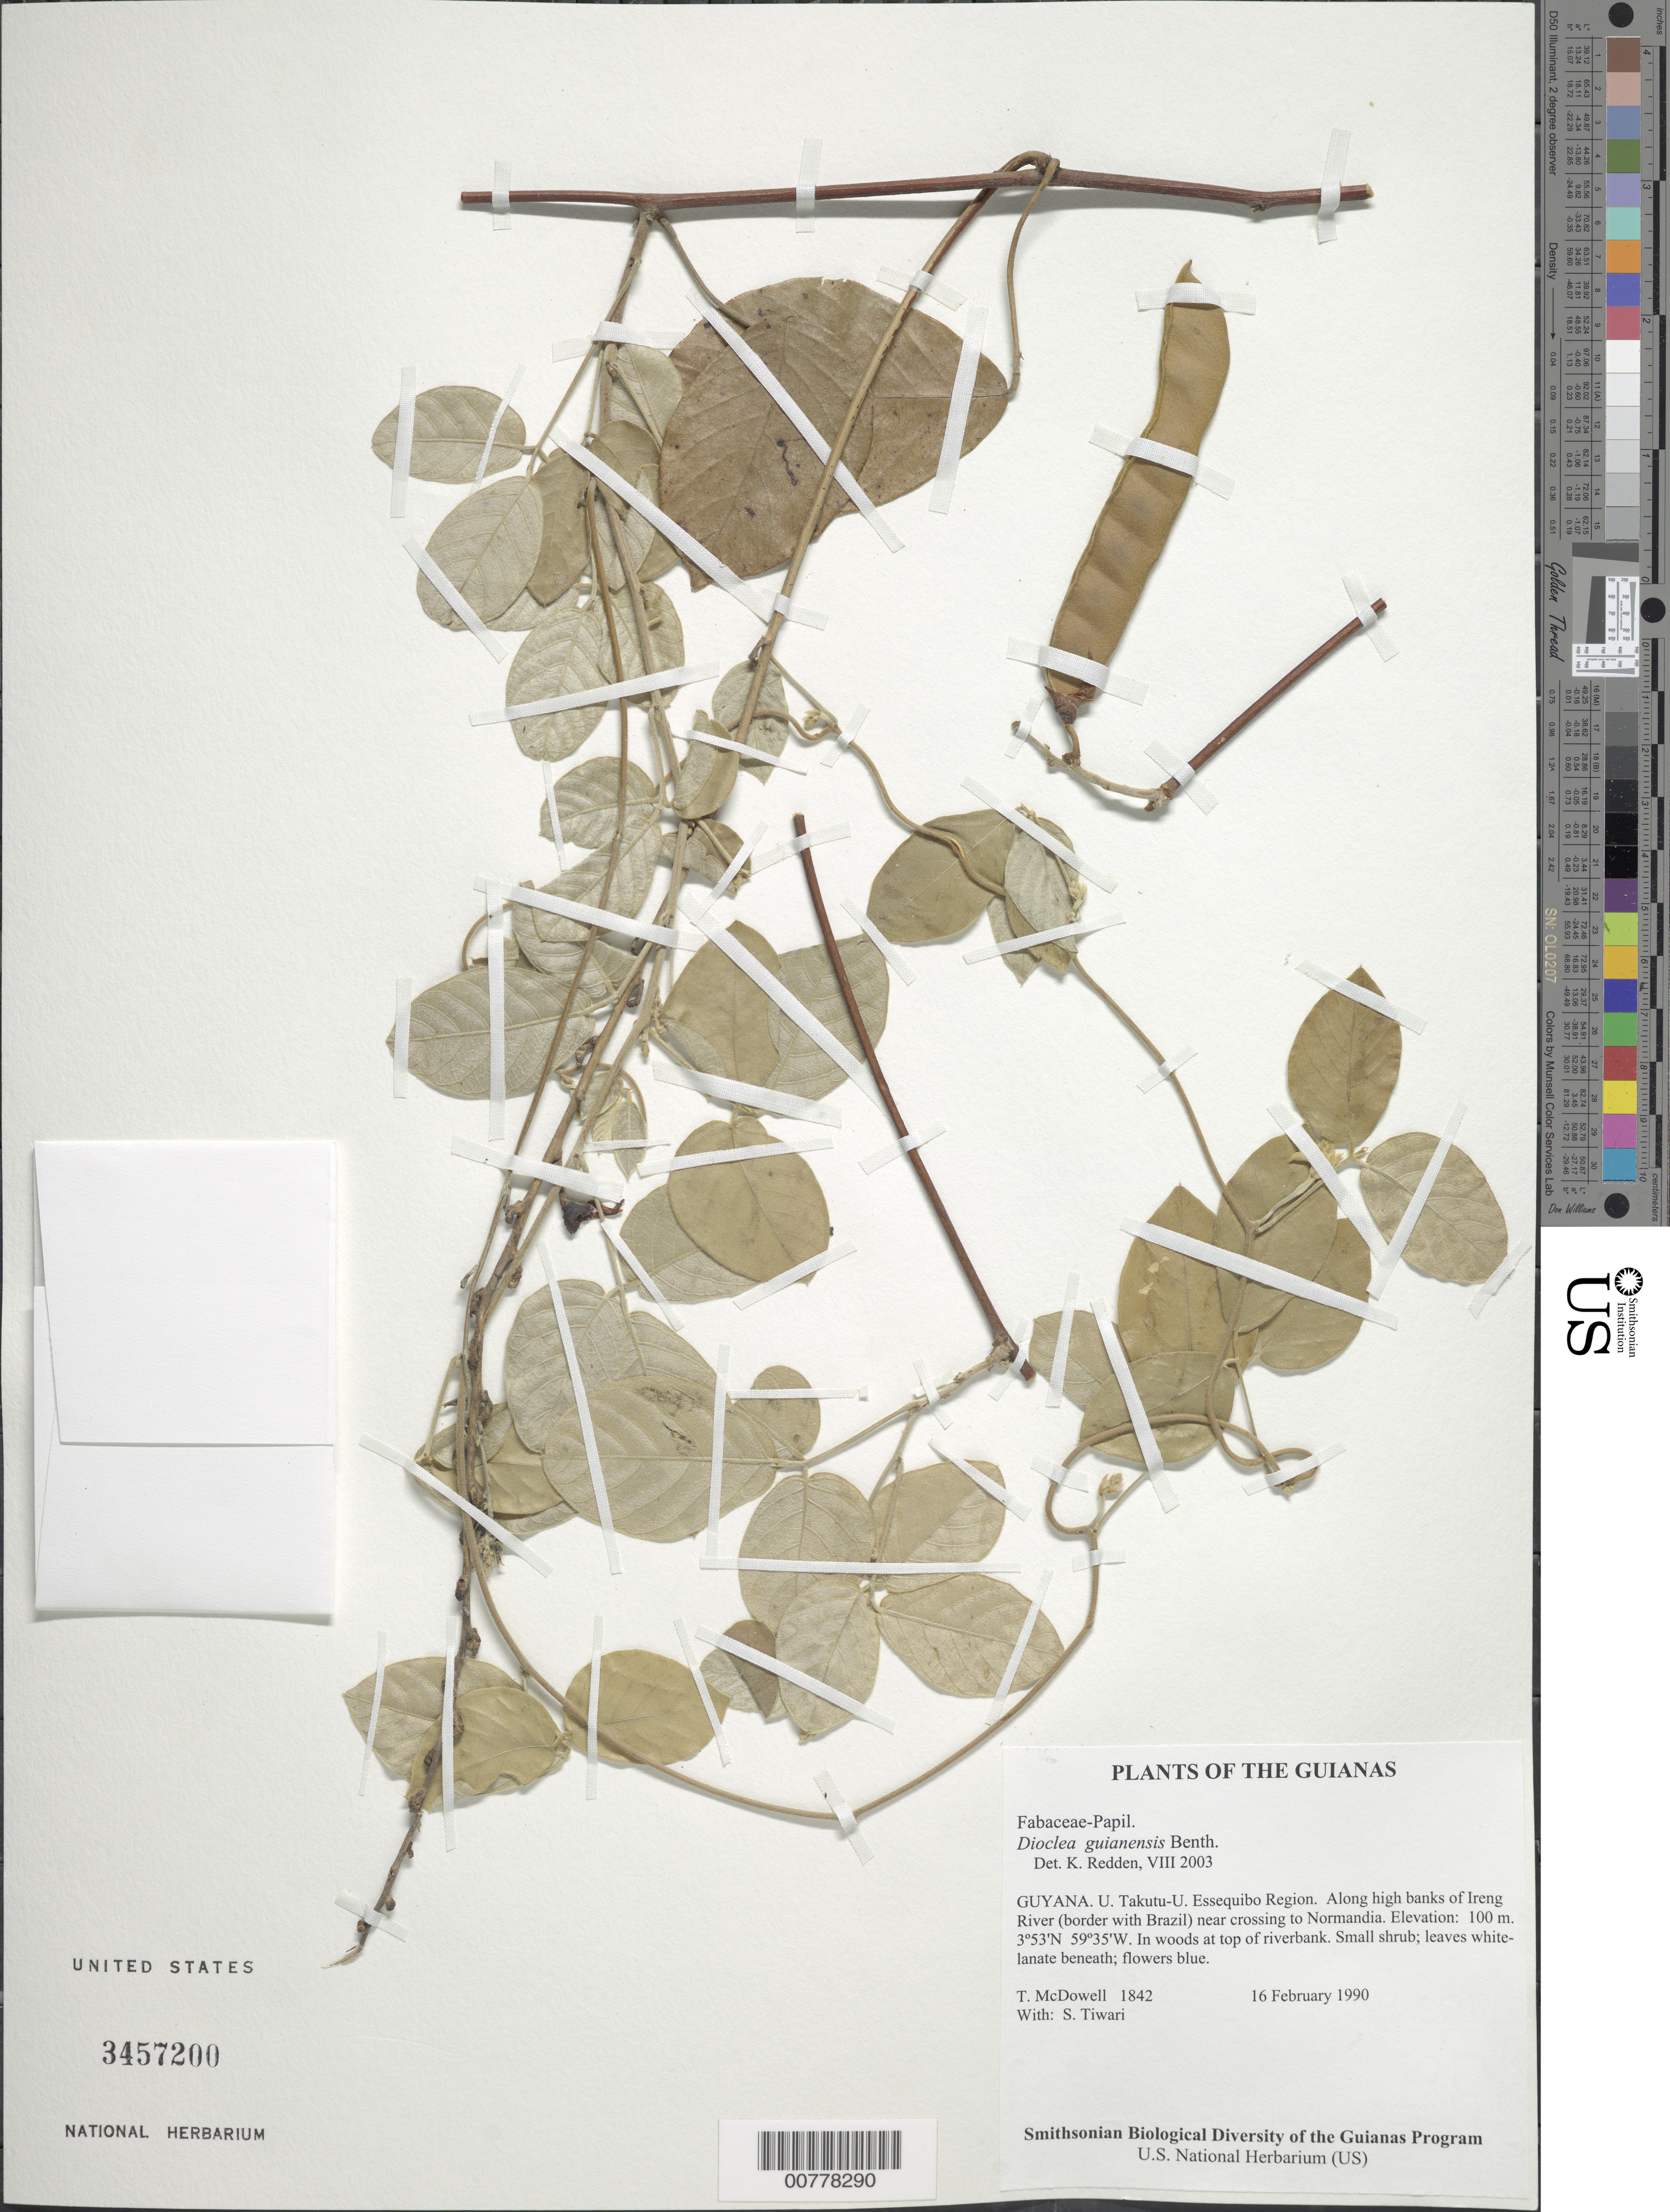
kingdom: Plantae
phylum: Tracheophyta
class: Magnoliopsida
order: Fabales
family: Fabaceae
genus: Dioclea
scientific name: Dioclea guianensis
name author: Benth.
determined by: Redden, K. M.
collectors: T. McDowell & S. Tiwari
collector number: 1842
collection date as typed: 16 February 1990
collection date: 1990-02-16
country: Guyana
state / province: U. Takutu-U. Essequibo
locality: Along high banks of Ireng River (border with Brazil) near crossing to Normandia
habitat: In woods at top of riverbank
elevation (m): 100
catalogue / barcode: US 3457200